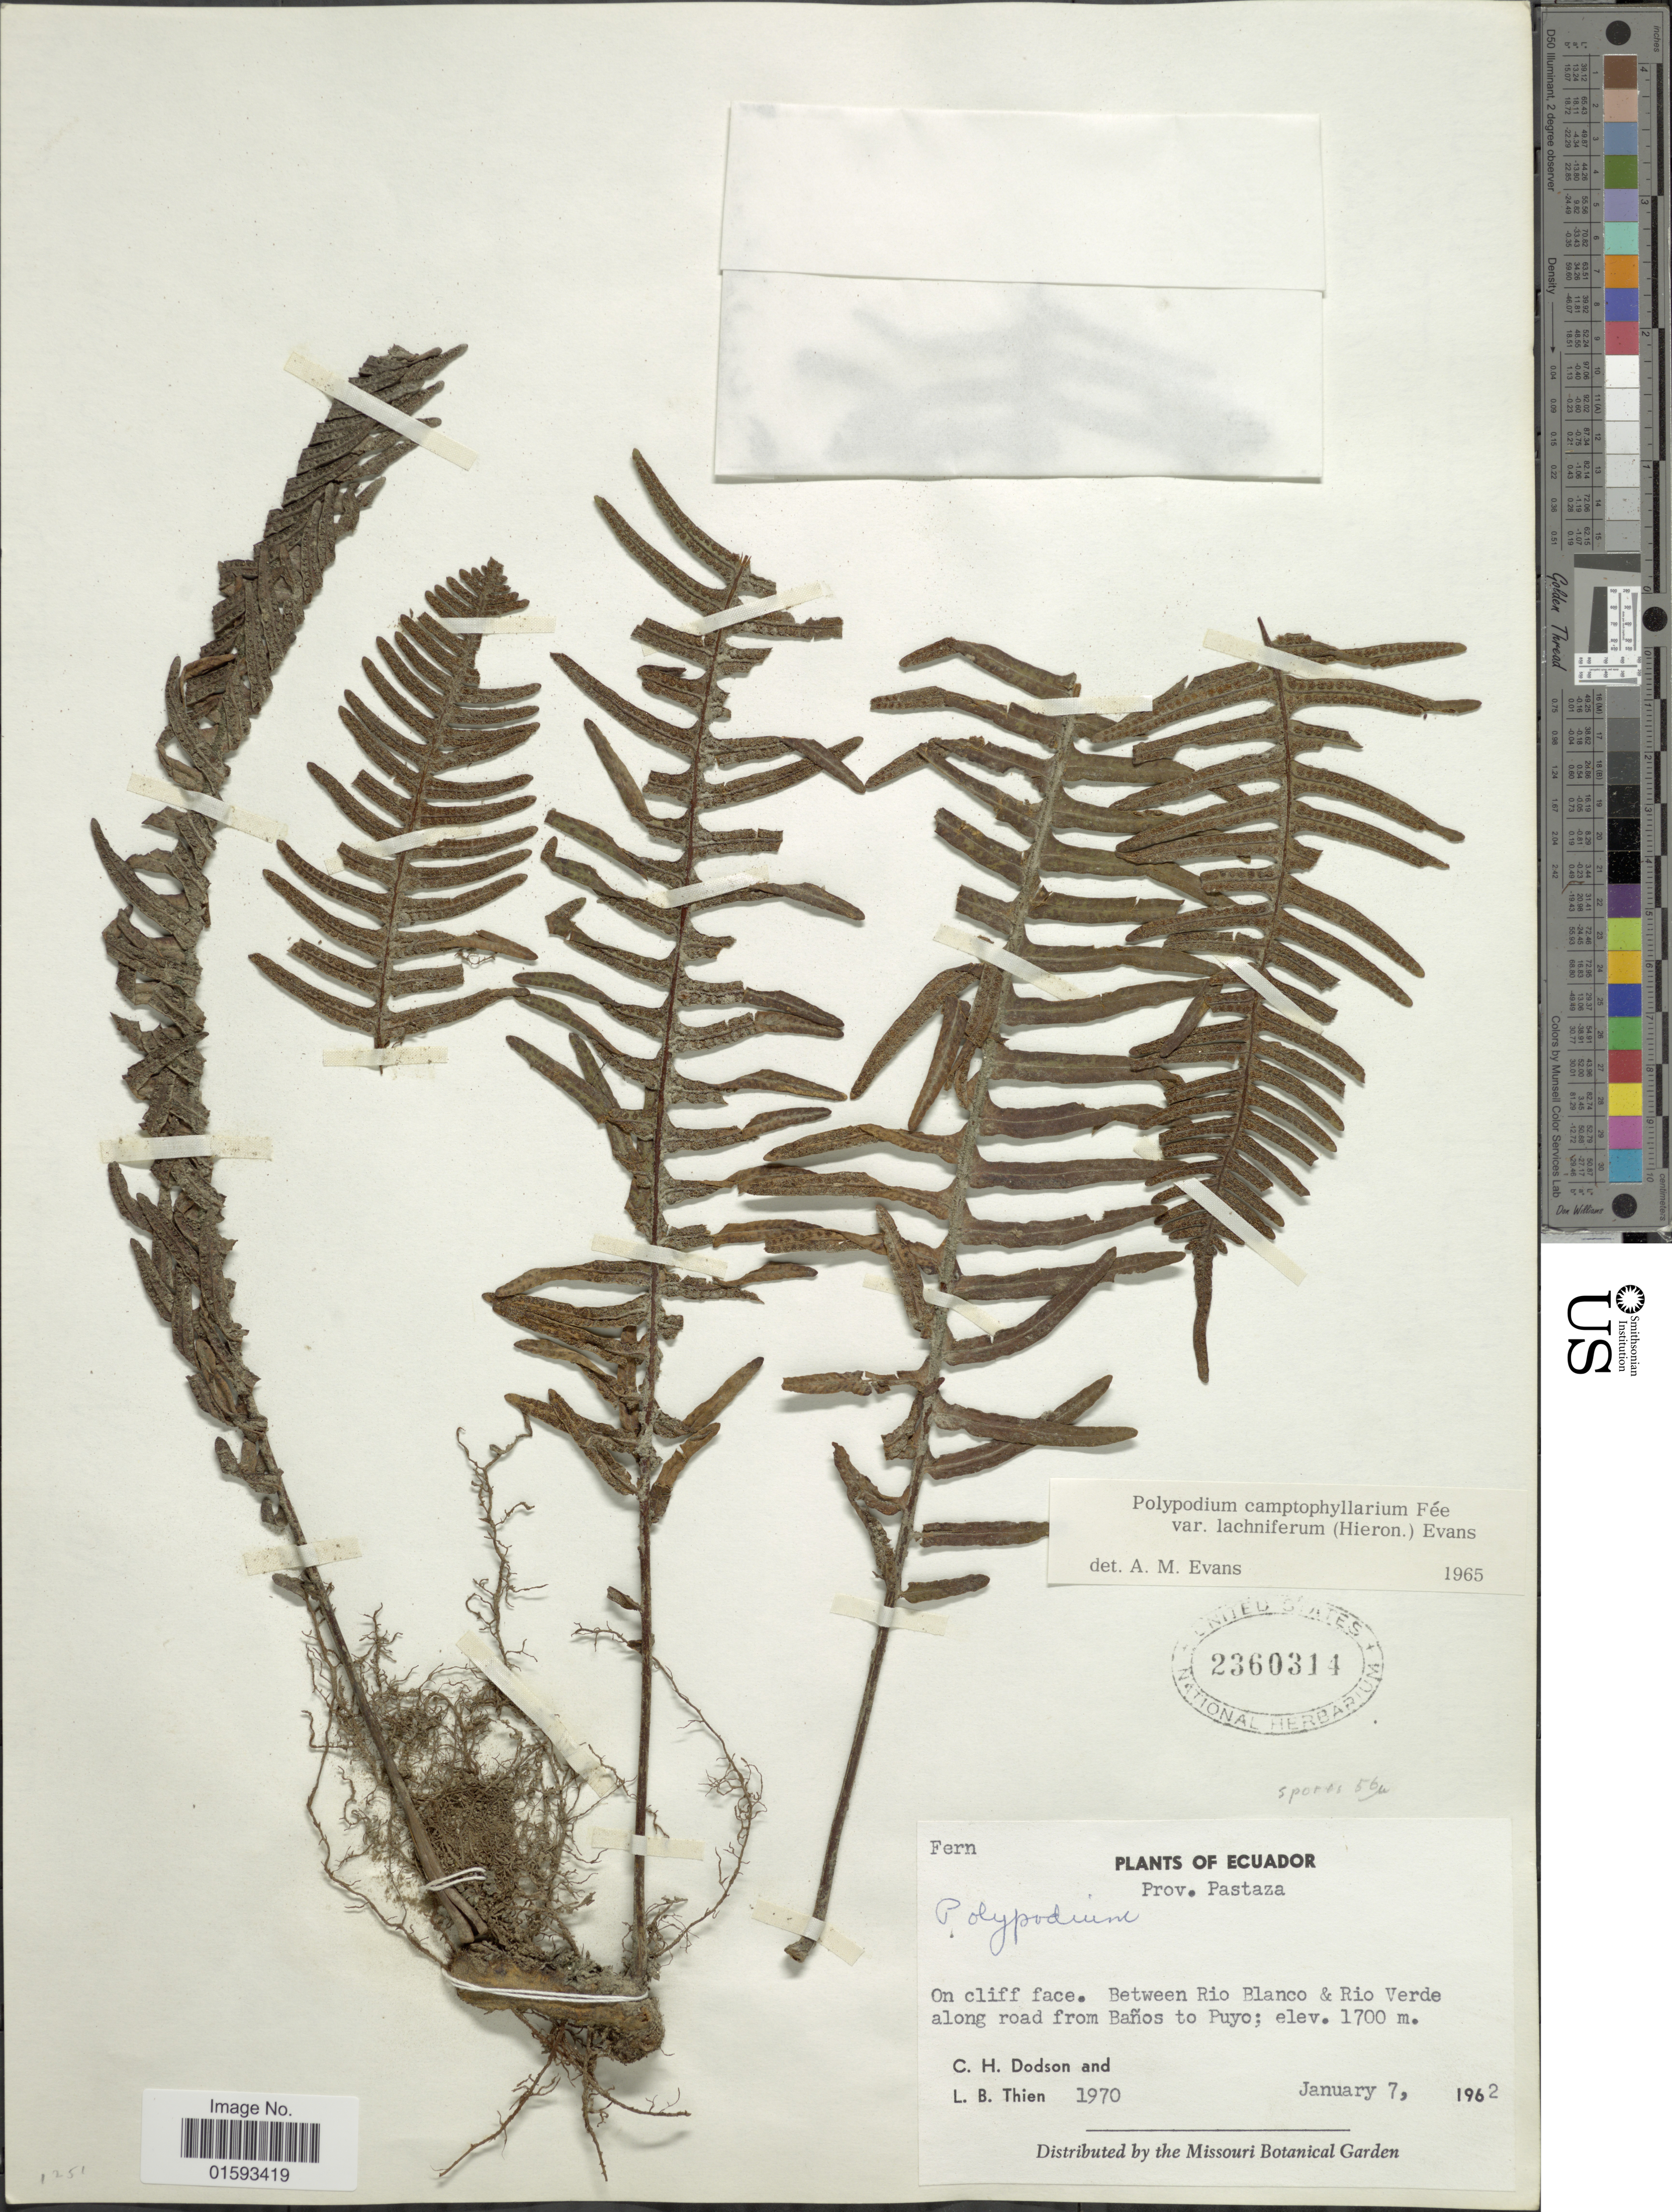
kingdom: Plantae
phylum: Tracheophyta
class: Polypodiopsida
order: Polypodiales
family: Polypodiaceae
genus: Pecluma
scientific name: Pecluma camptophyllaria var. lachnifera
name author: (Hieron.) Lellinger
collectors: C. H. Dodson & L. Thien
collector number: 1970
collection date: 1962-01-07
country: Ecuador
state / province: Pastaza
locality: On cliff face. Between rio Blanco & Rio Verde along road from Banos toPuyo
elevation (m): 1700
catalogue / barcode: US 2360314